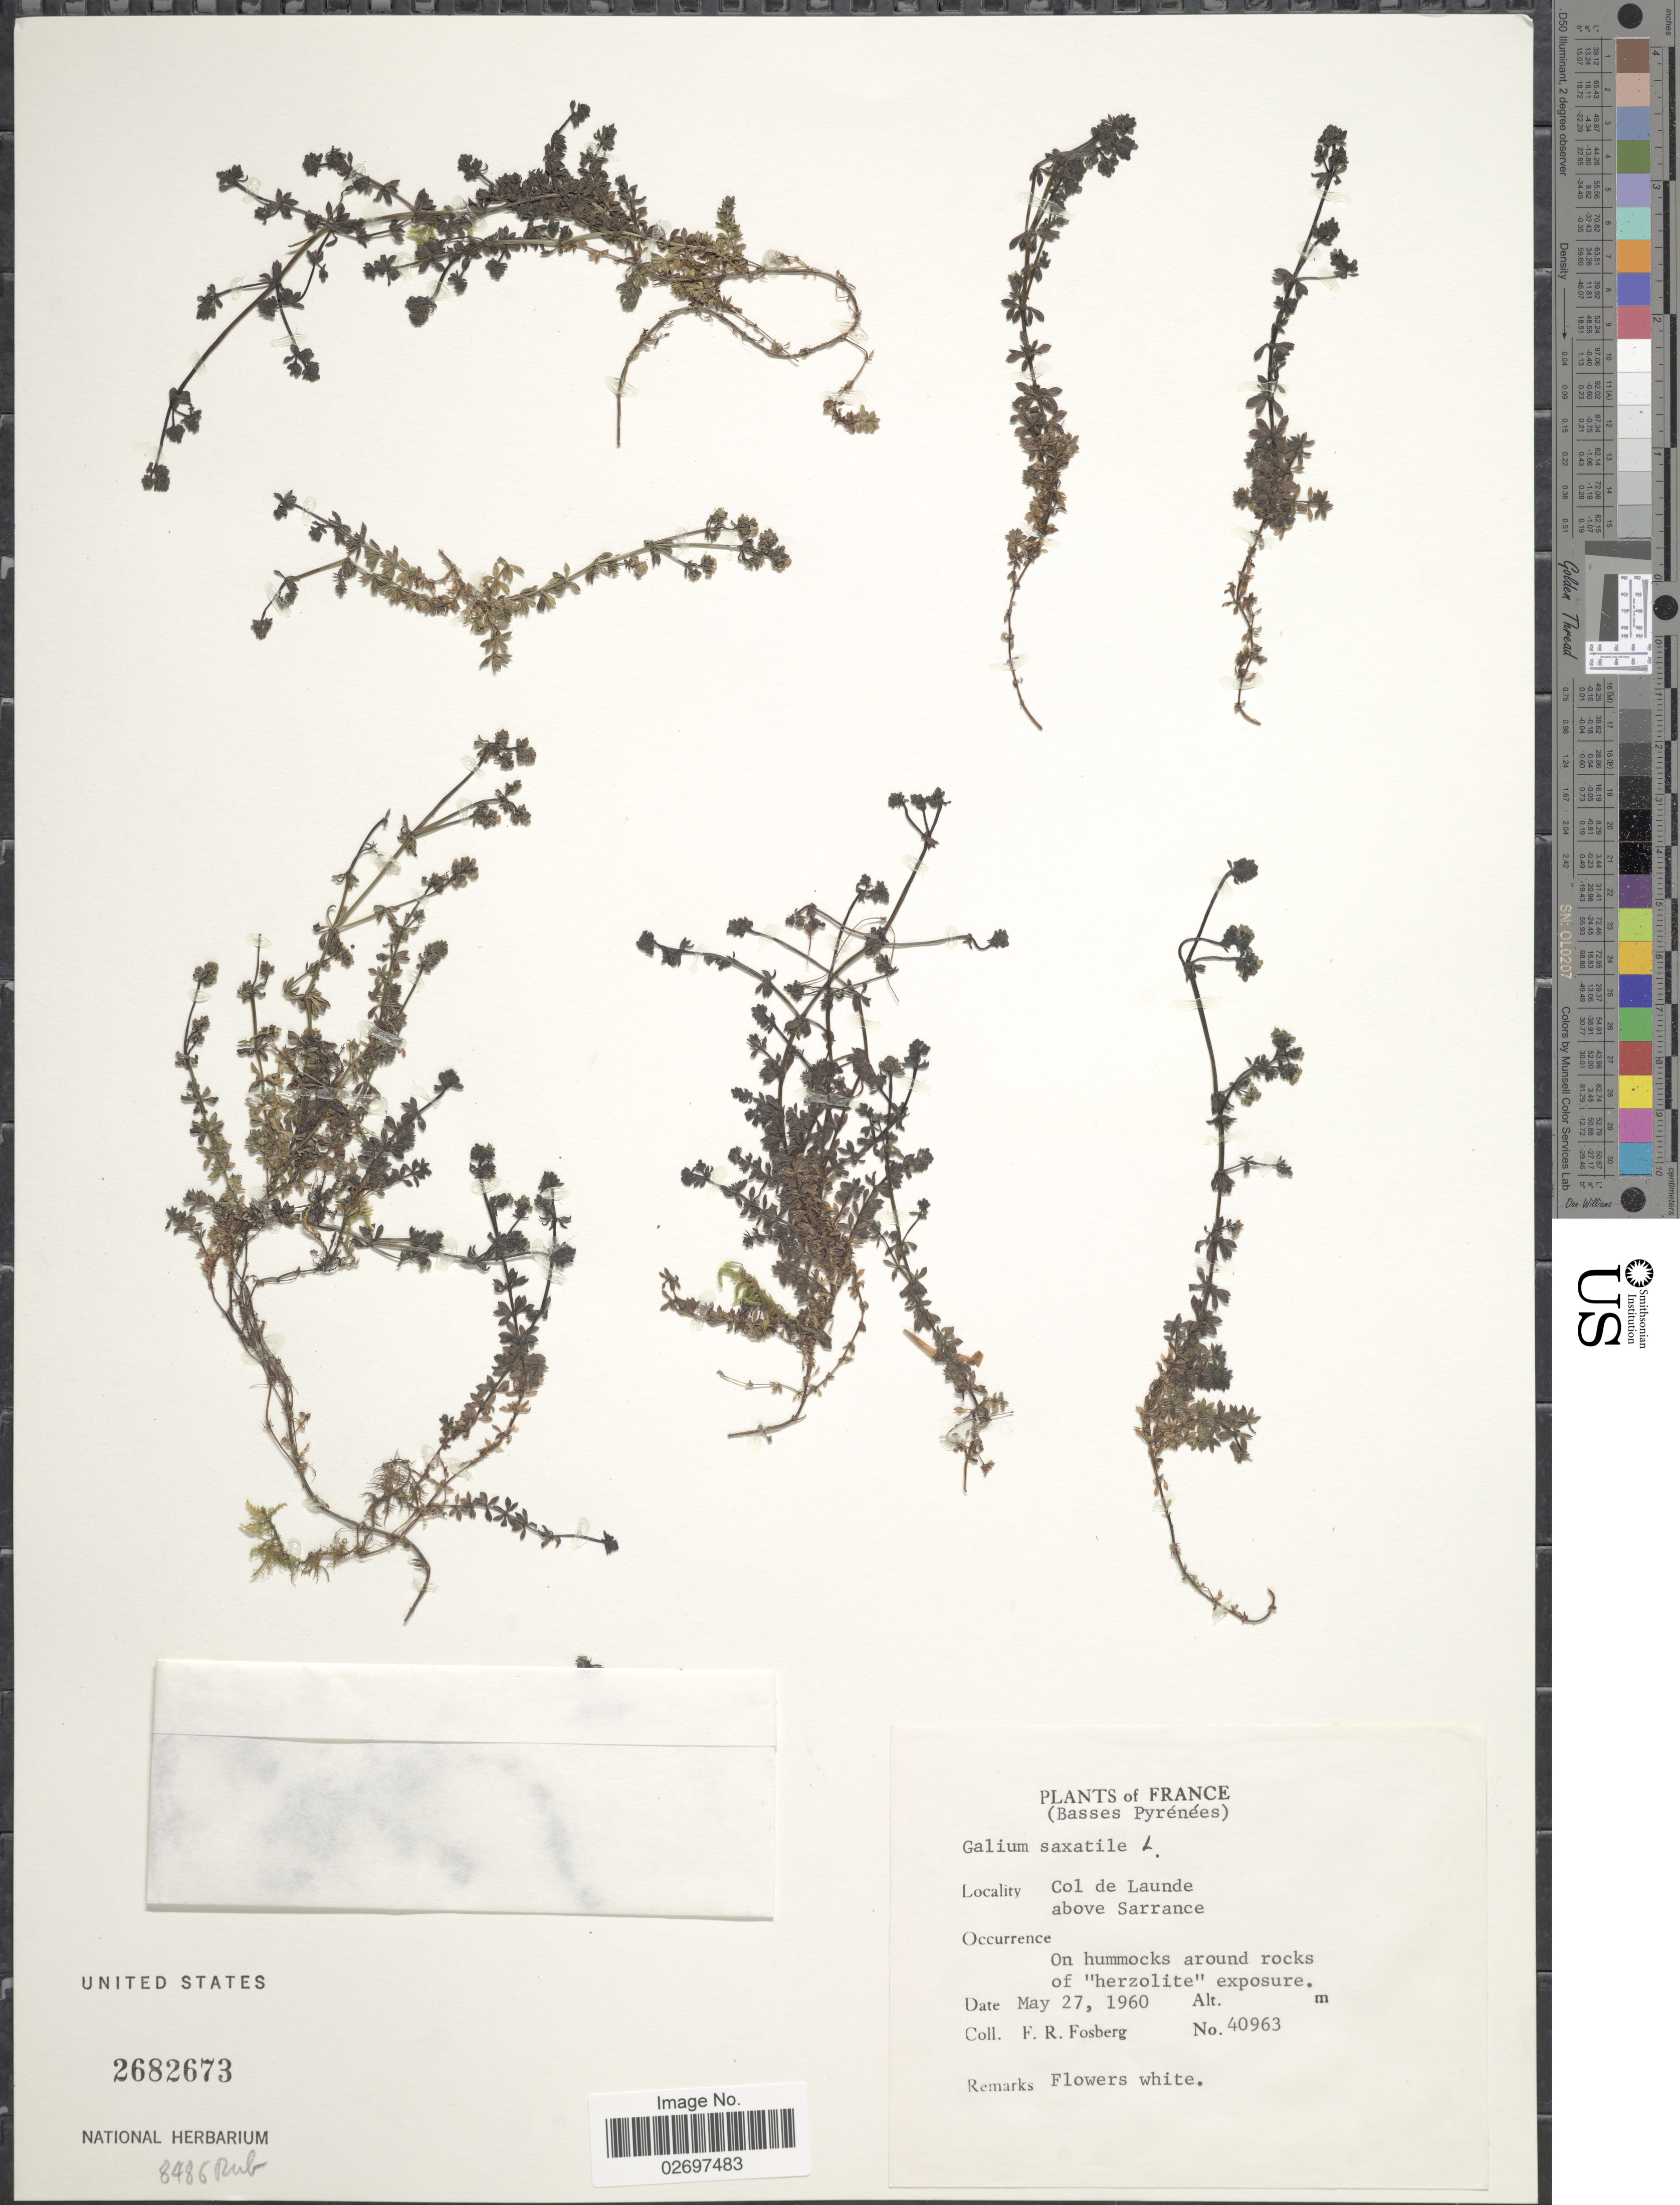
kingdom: Plantae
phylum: Tracheophyta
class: Magnoliopsida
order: Gentianales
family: Rubiaceae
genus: Galium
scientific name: Galium saxatile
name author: L.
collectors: F. R. Fosberg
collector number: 40963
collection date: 1960-05-27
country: France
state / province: Nouvelle-Aquitaine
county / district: Pyrénées-Atlantiques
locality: (Basses Pyrénées). Col de Launde above Sarrance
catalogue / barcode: US 2682673